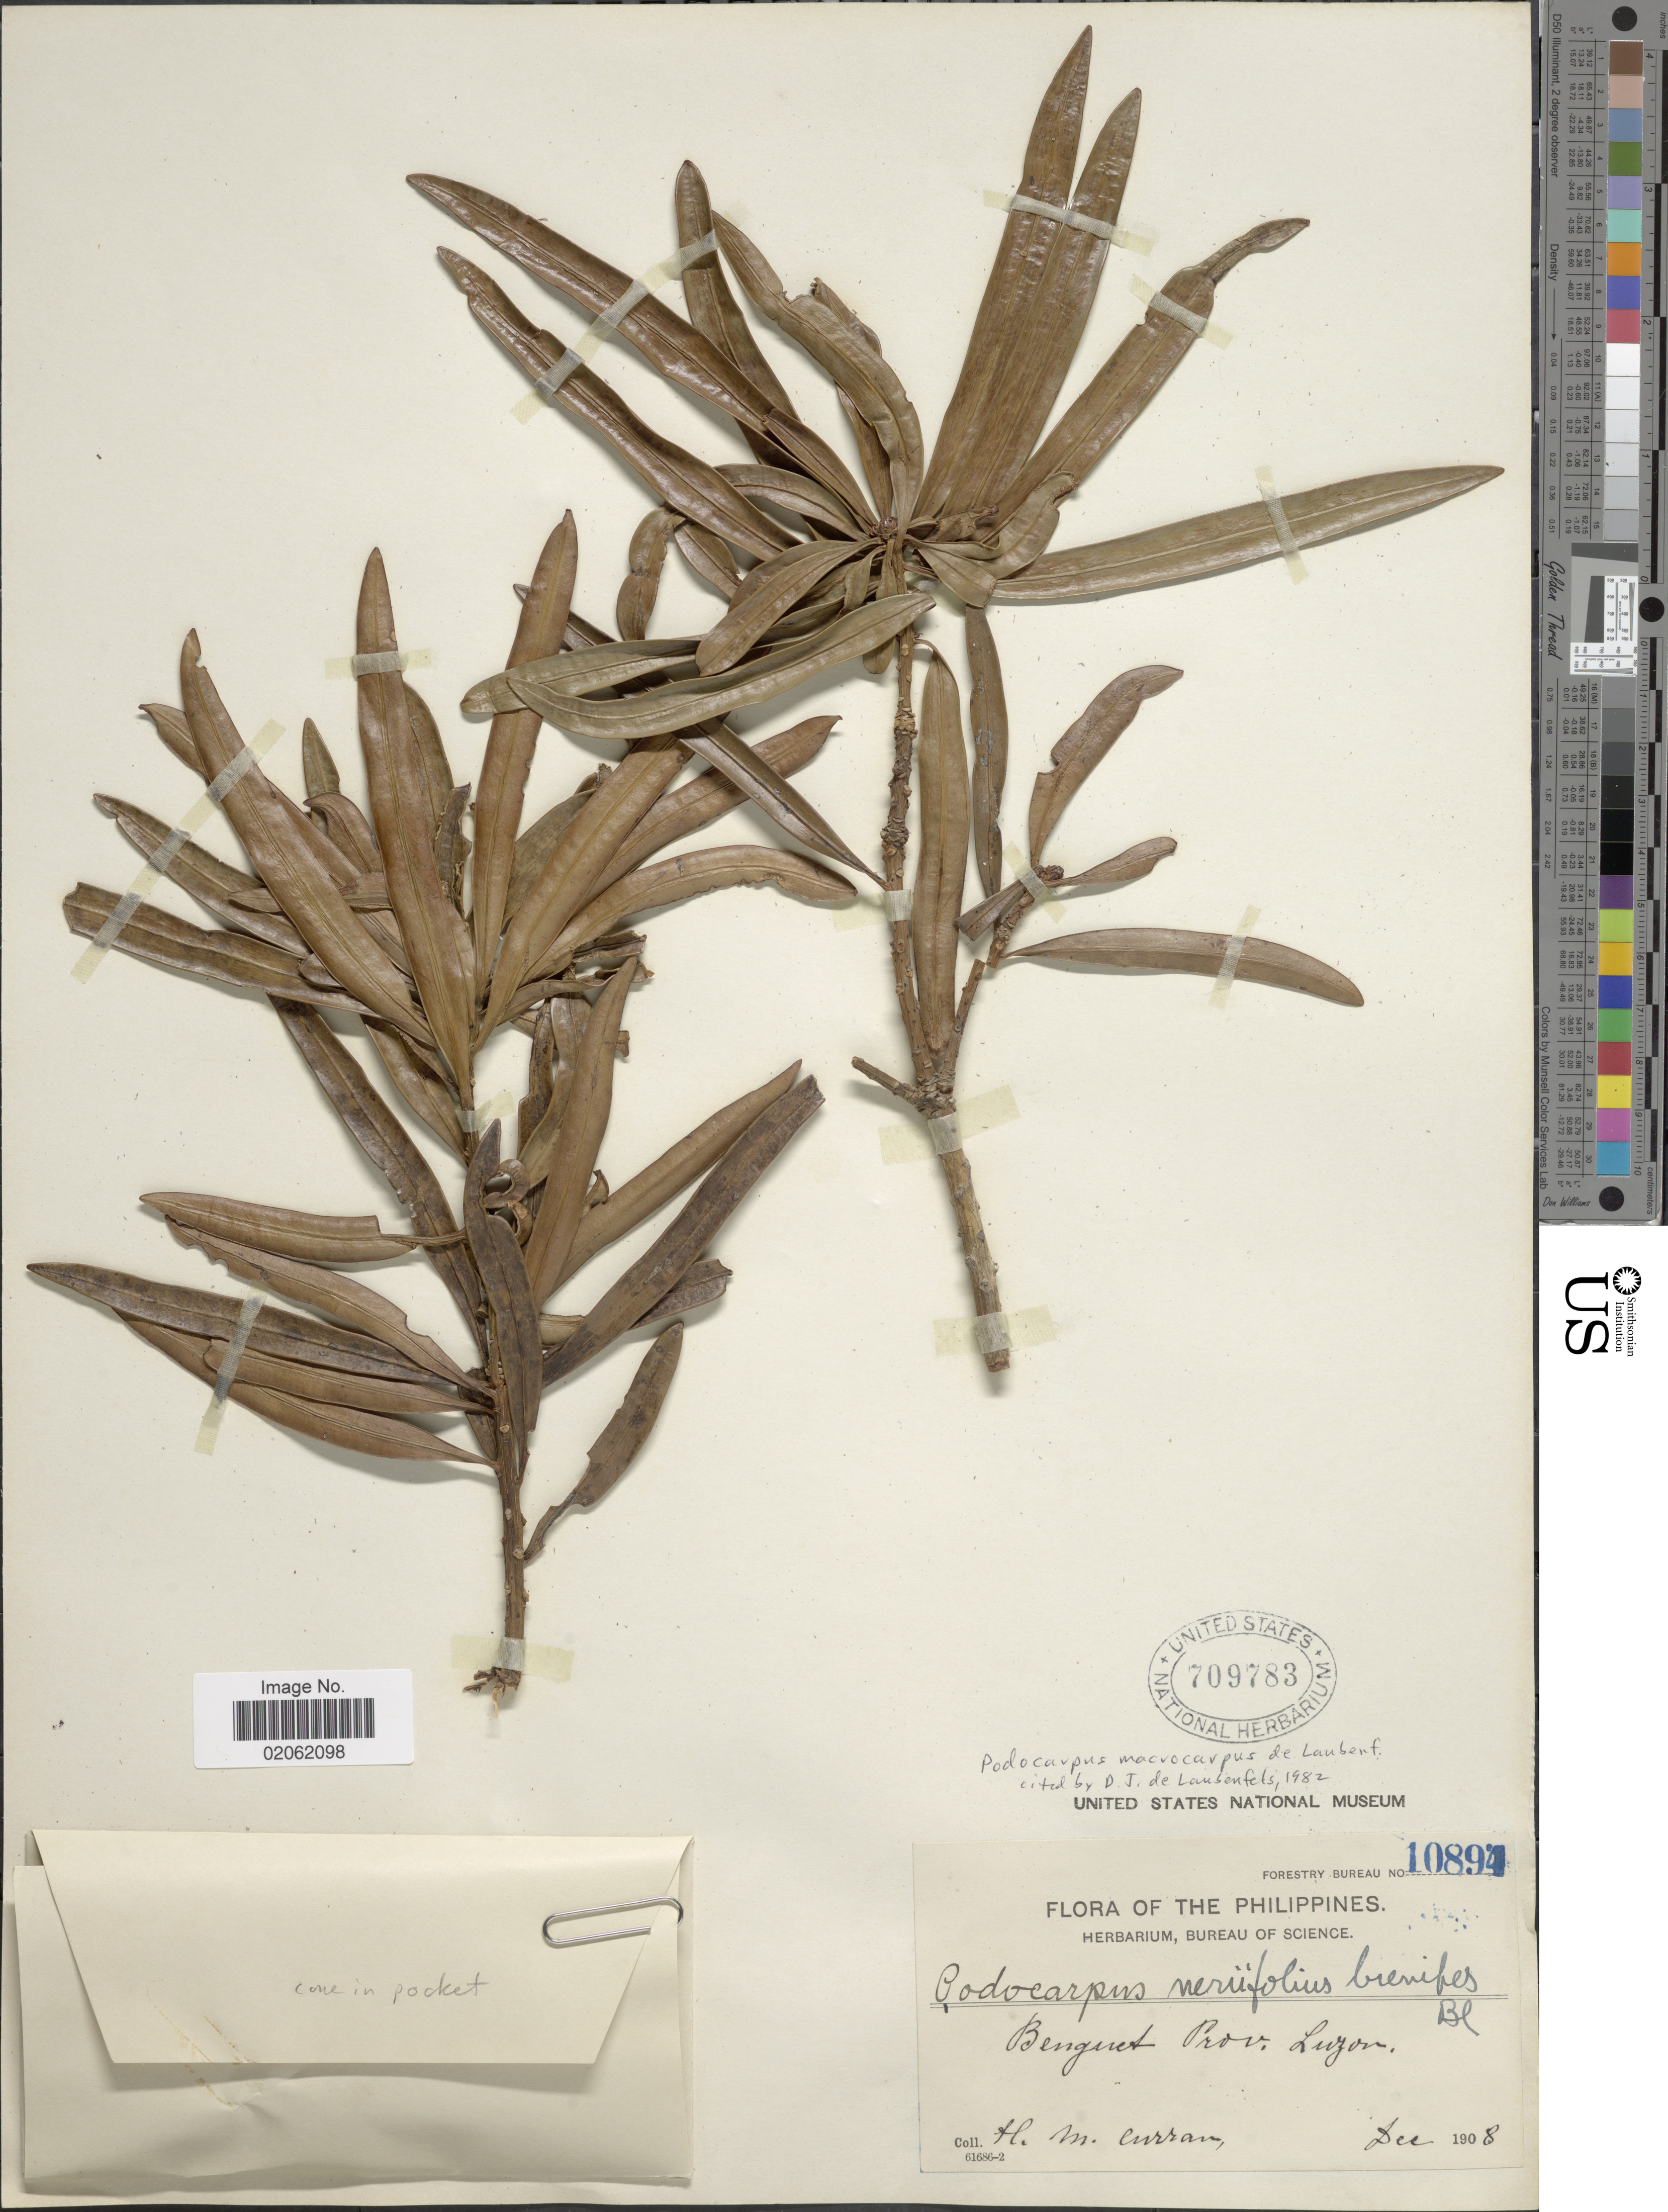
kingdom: Plantae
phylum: Tracheophyta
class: Pinopsida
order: Pinales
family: Podocarpaceae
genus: Podocarpus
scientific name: Podocarpus macrocarpus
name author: de Laub.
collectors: H. M. Curran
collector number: Forestry Bureau 10894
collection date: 1908-12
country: Philippines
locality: Benguet. Prov, Luzon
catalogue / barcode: US 709783